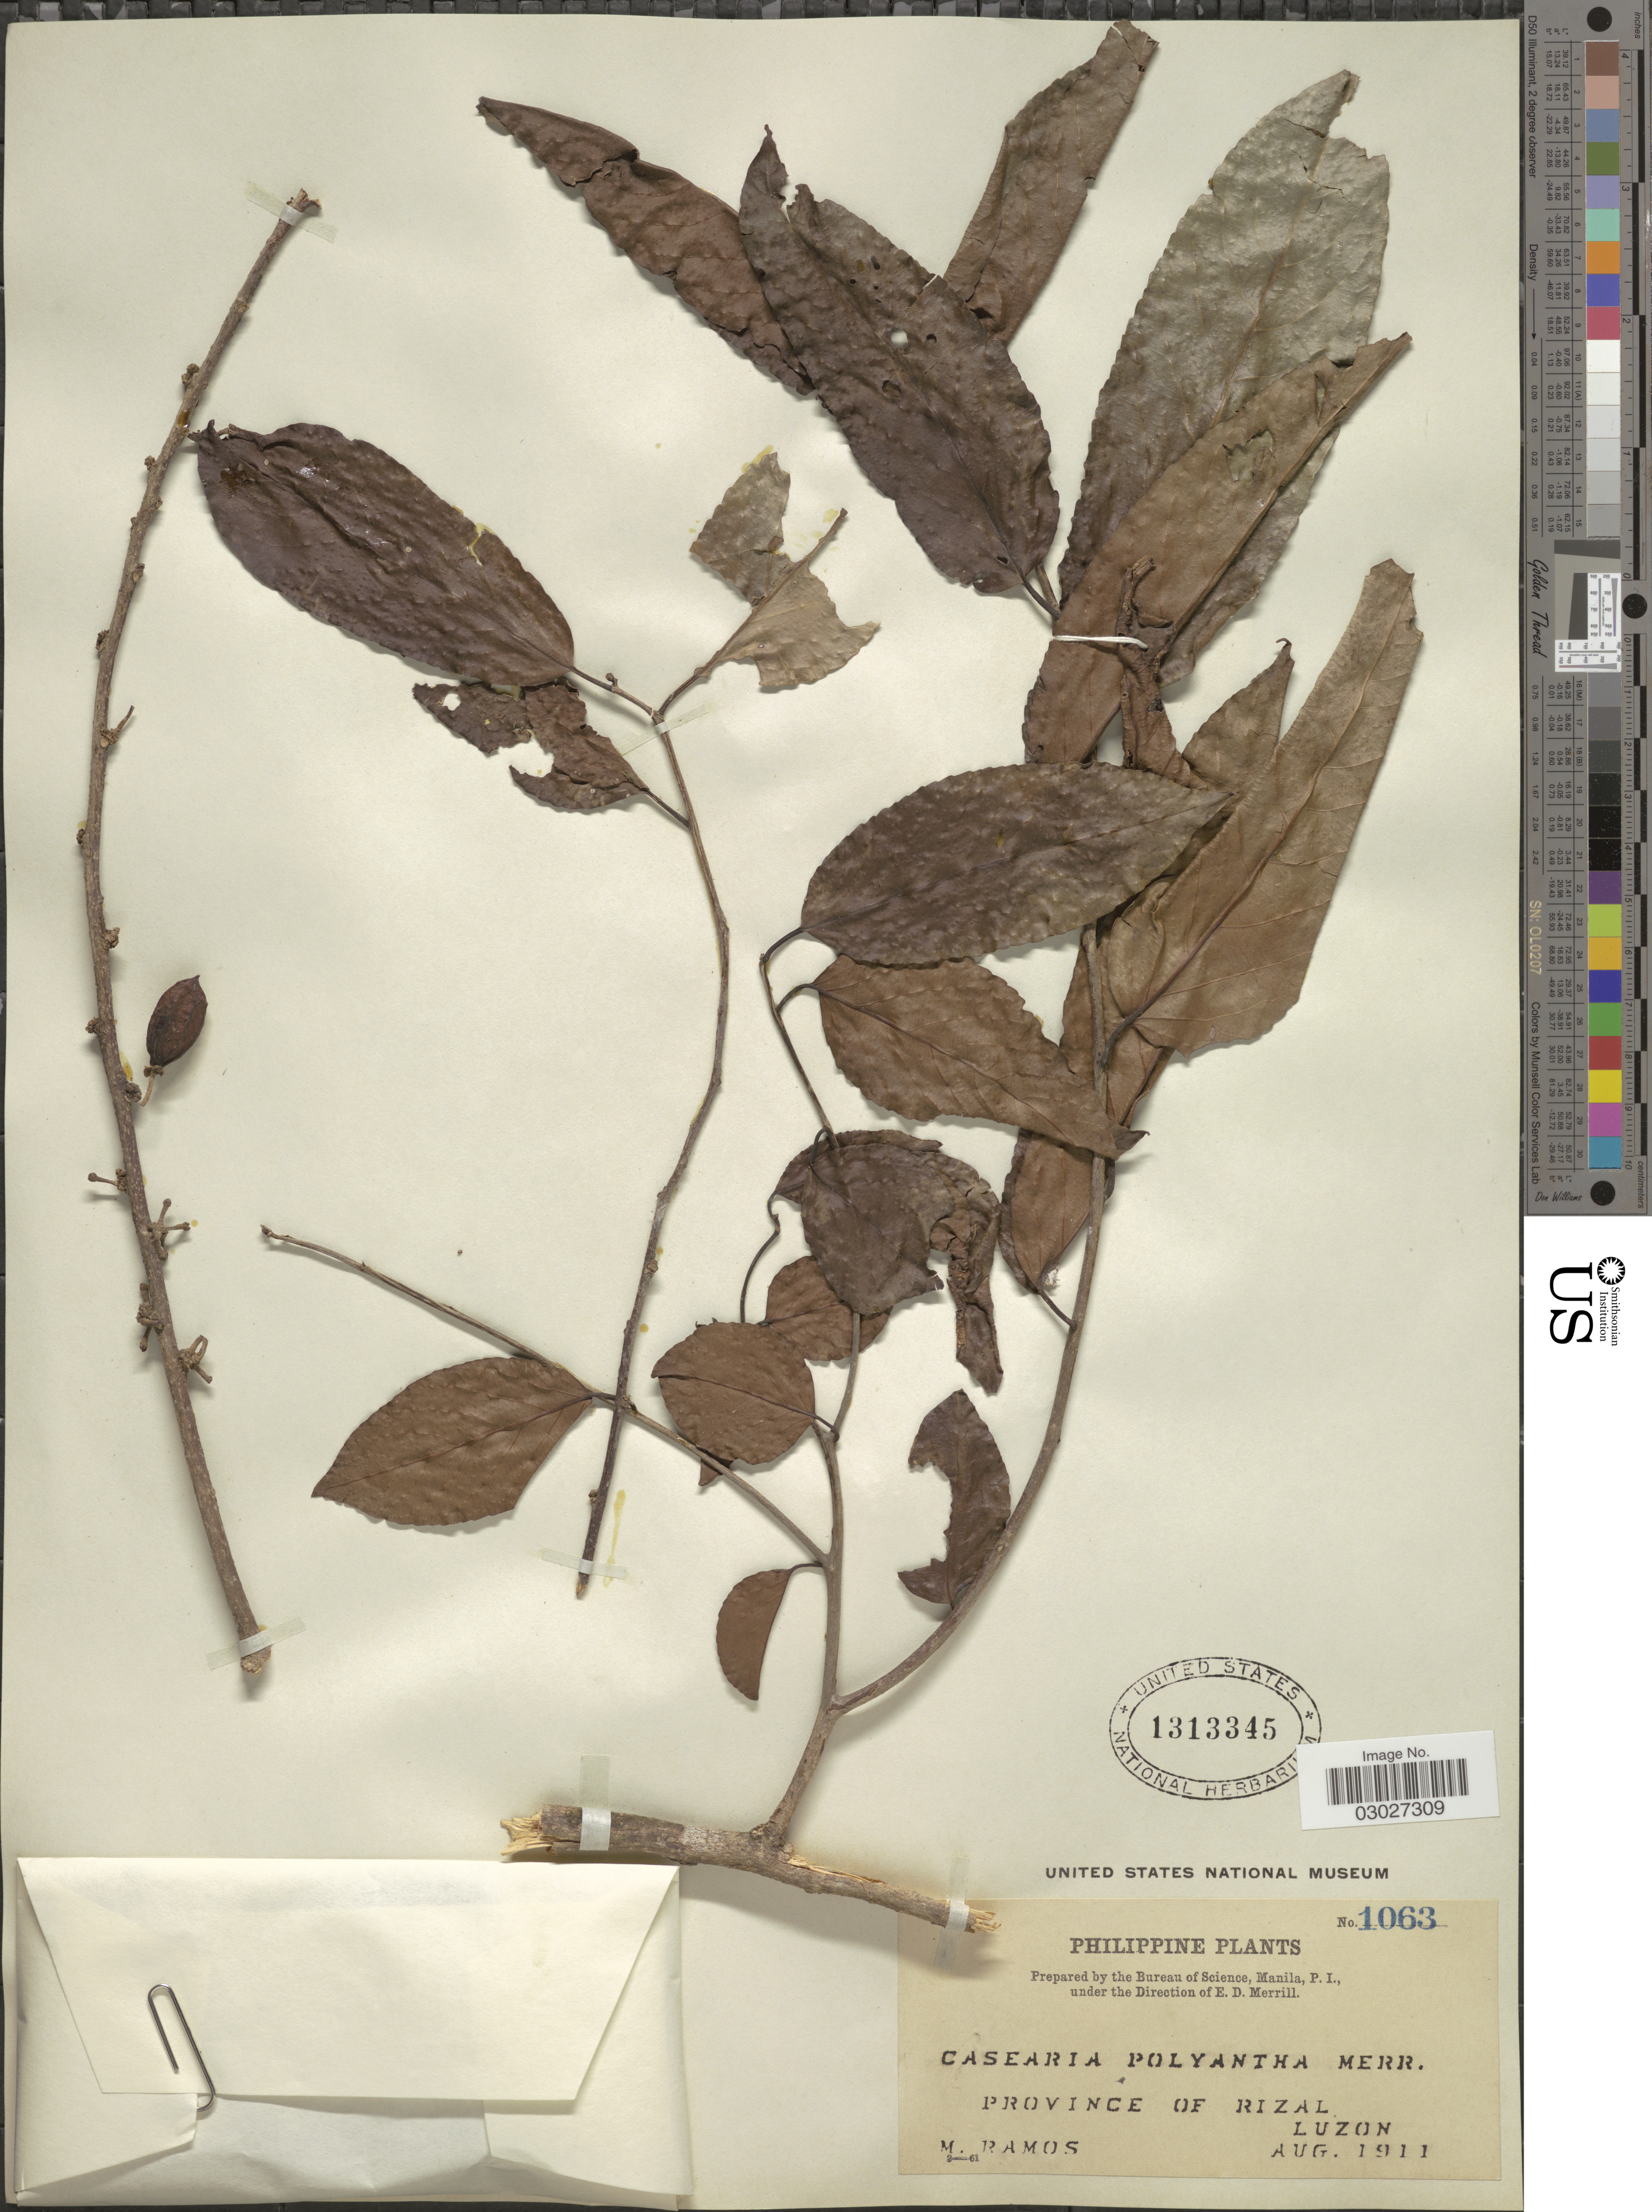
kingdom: Plantae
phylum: Tracheophyta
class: Magnoliopsida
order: Malpighiales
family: Salicaceae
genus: Casearia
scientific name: Casearia grewiifolia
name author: Vent.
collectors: M. Ramos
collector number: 1063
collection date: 1911-08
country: Philippines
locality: Province of Rizal, Luzon.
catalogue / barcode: US 1313345